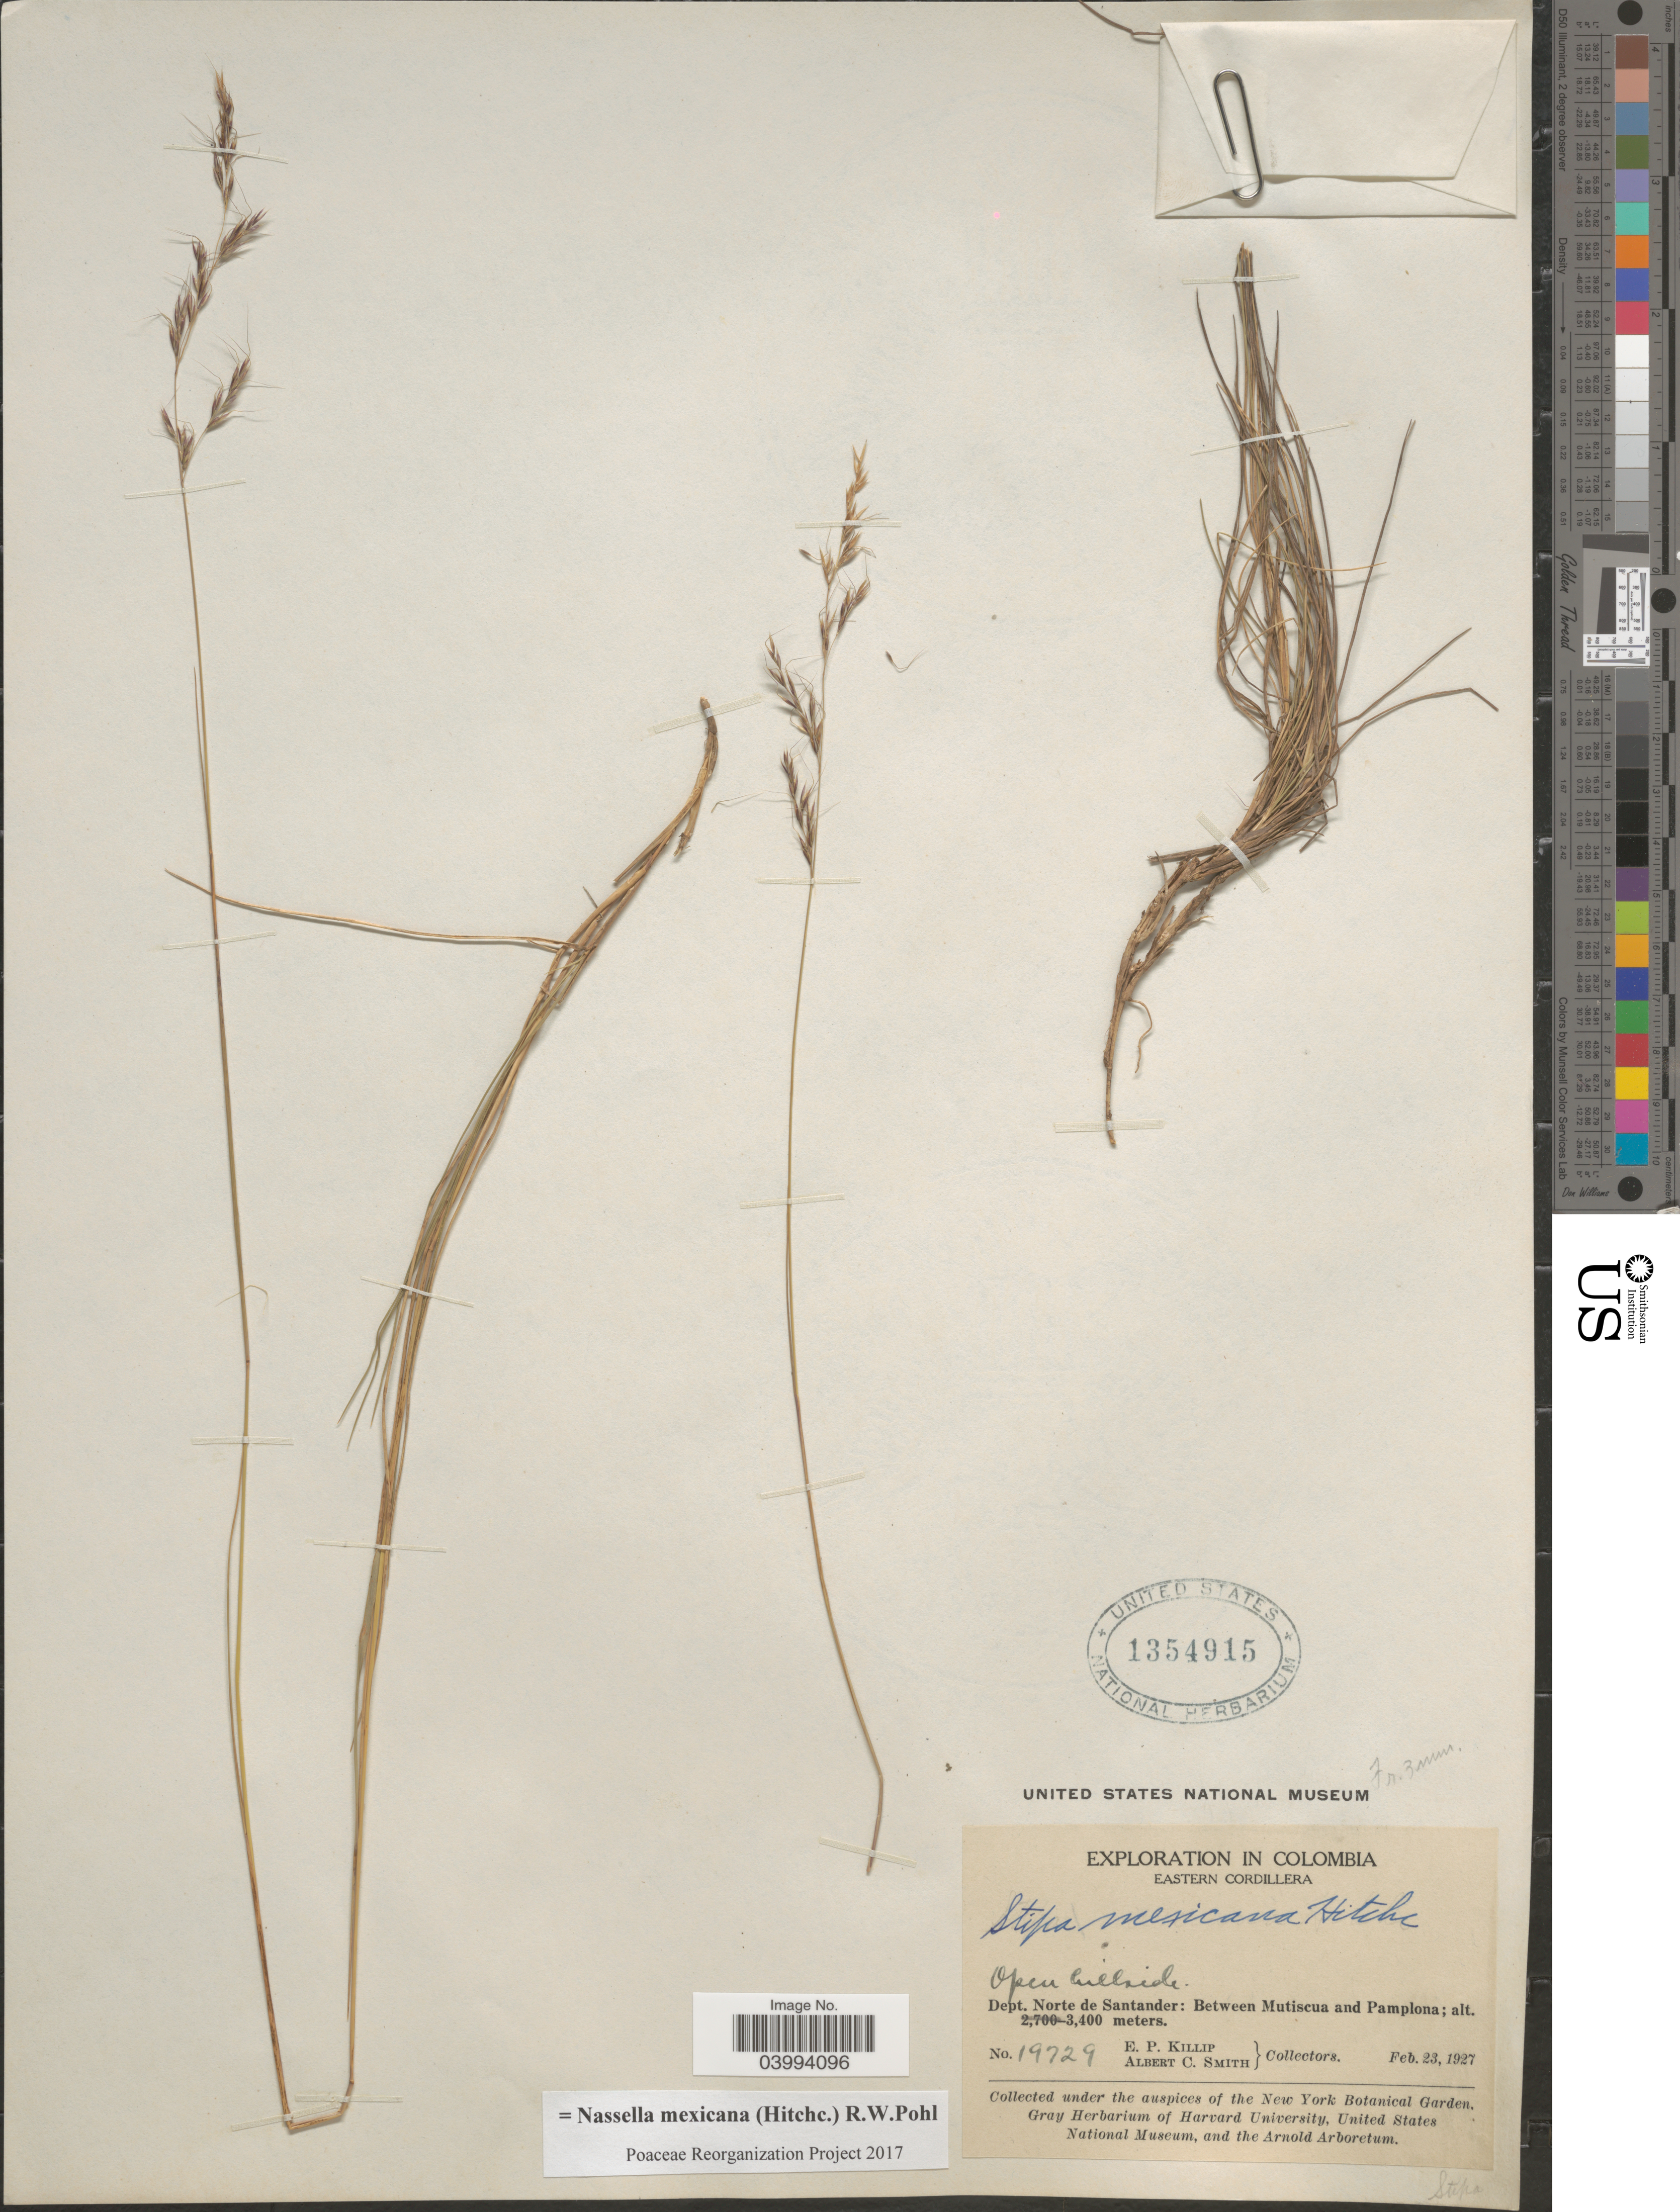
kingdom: Plantae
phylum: Tracheophyta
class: Liliopsida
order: Poales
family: Poaceae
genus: Nassella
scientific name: Nassella mexicana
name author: (Hitchc.) R.W. Pohl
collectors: E. P. Killip & A. C. Smith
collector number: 19729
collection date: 1927-02-23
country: Colombia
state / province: Norte de Santander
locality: Eastern Cordillera. Open hillside. Dept. Norte de Santander: Between Mutiscua and Pamplona.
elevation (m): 3400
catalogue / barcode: US 1354915